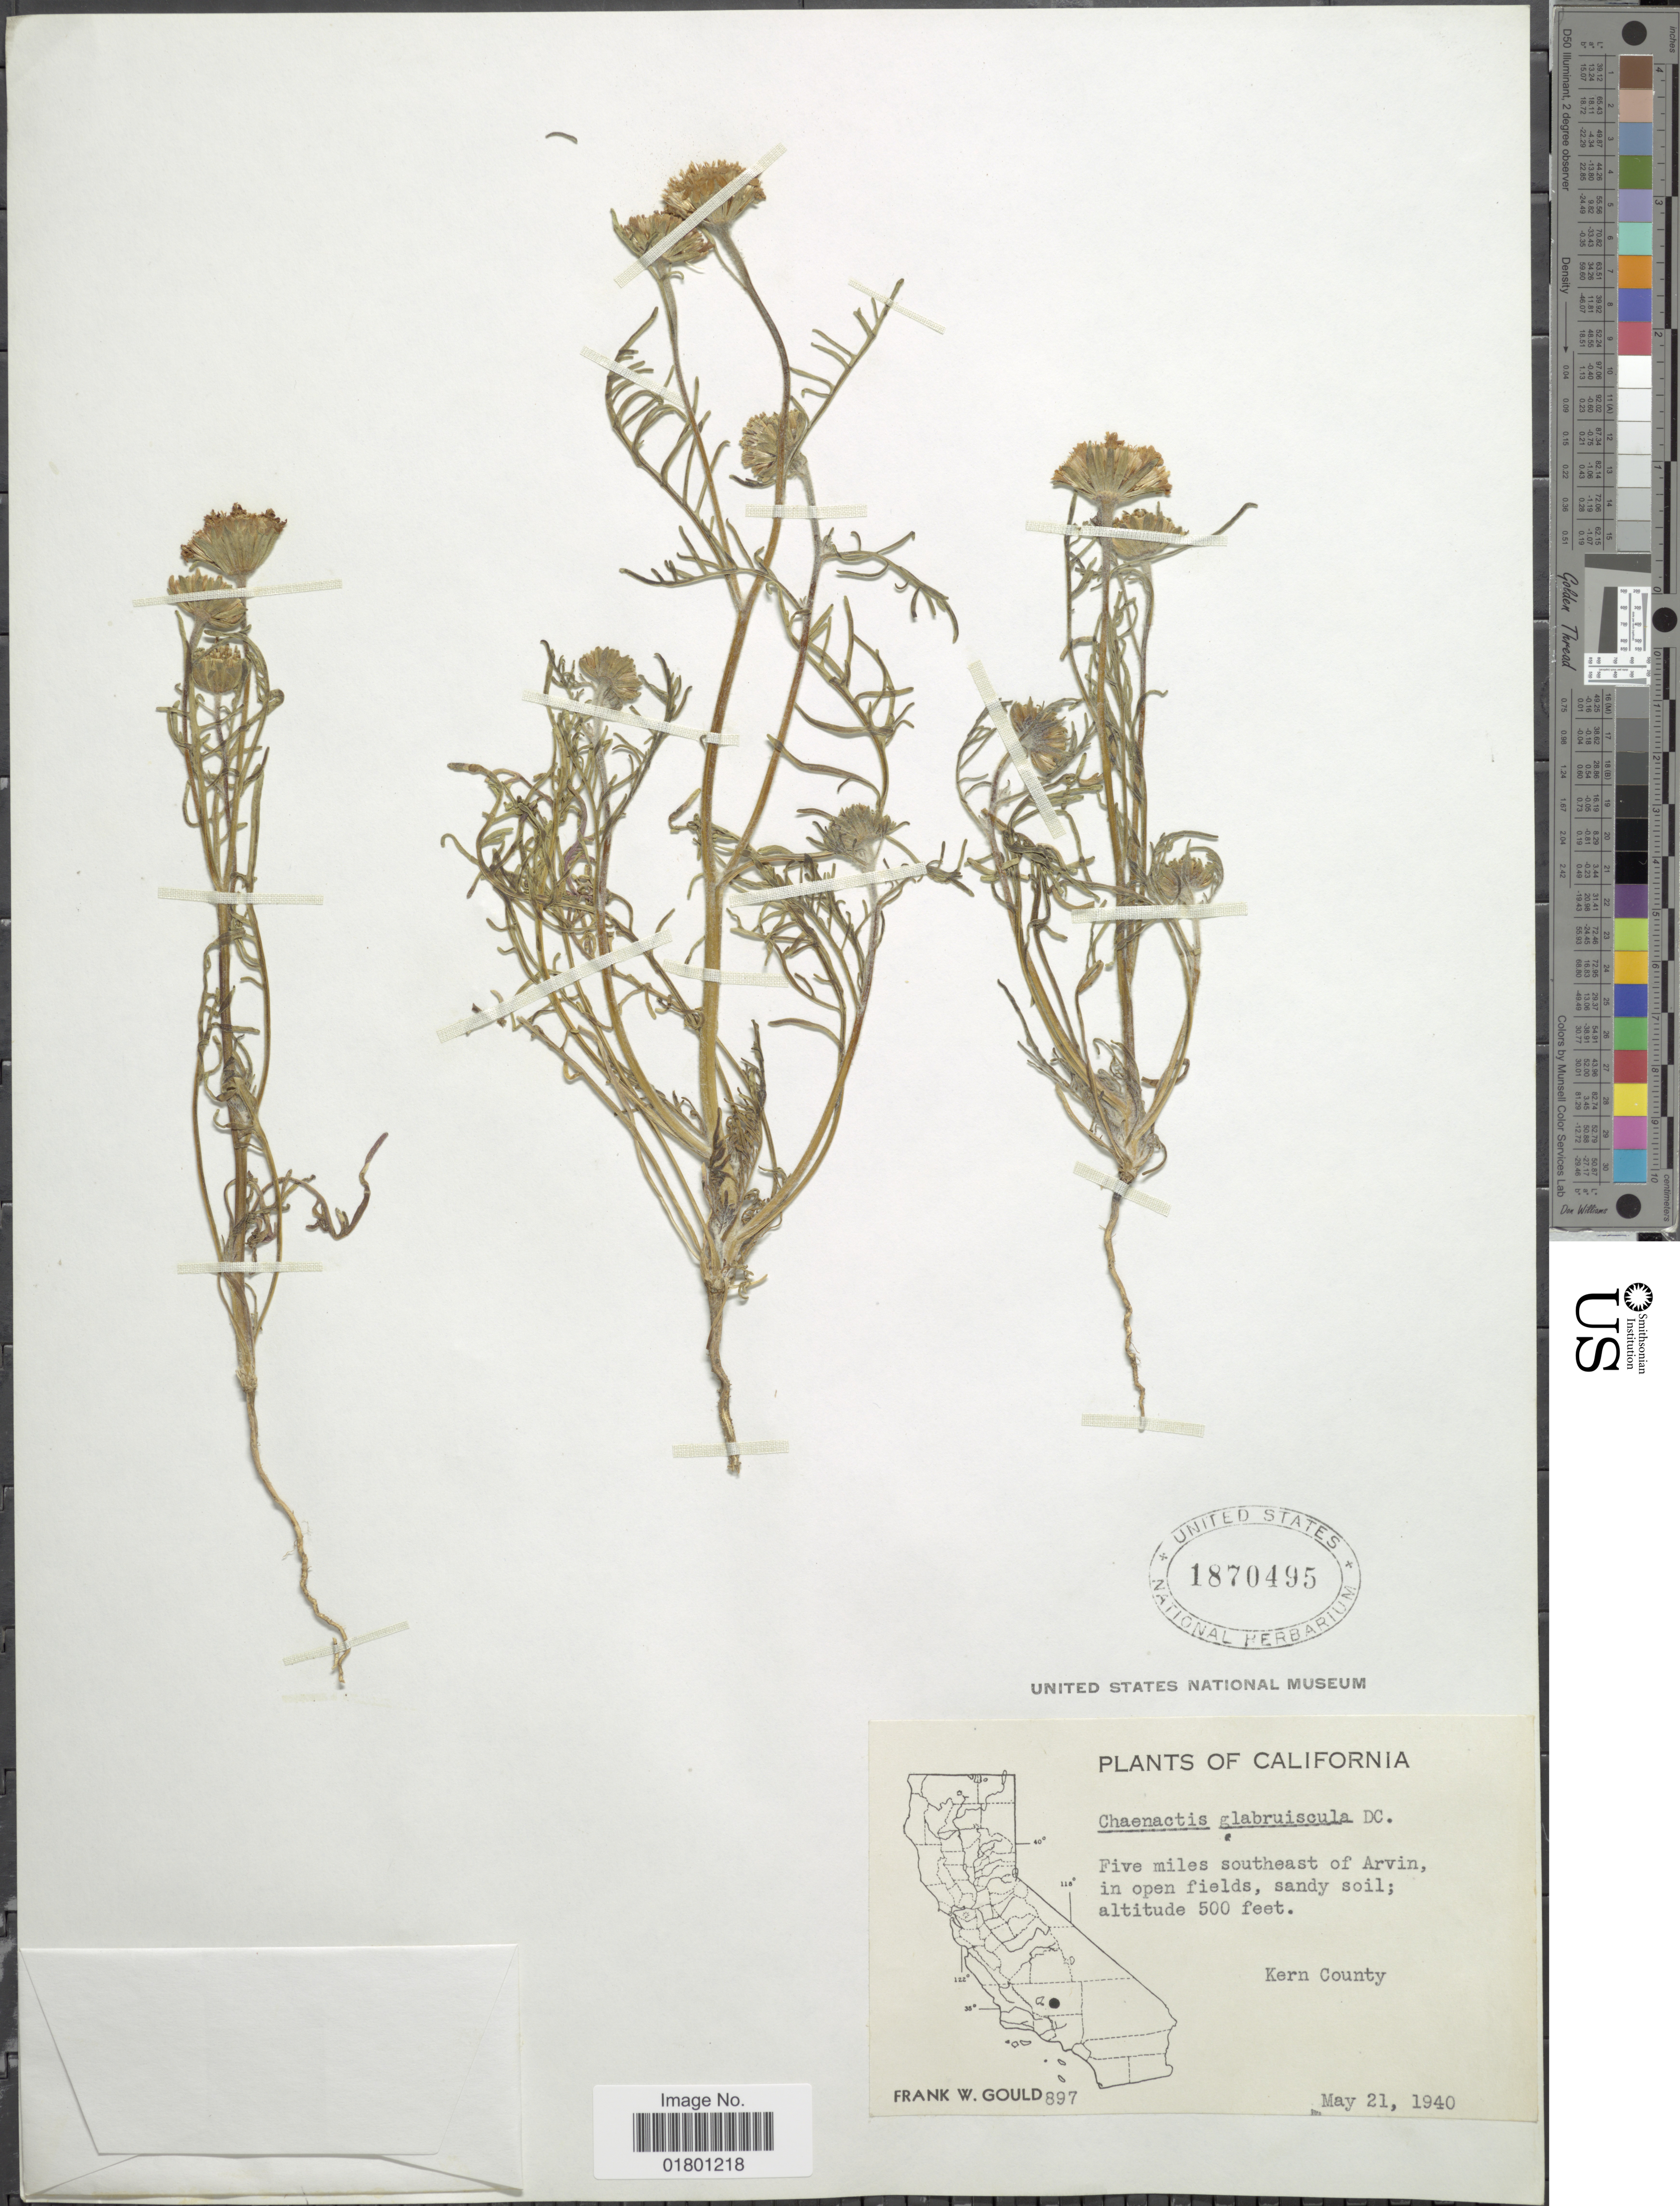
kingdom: Plantae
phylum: Tracheophyta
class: Magnoliopsida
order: Asterales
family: Asteraceae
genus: Chaenactis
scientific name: Chaenactis glabriuscula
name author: DC.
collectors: F. W. Gould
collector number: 897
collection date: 1940-05-21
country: United States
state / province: California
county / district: Kern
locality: Five miles southeast of Arvin, in open fields, sandy soil, Kern County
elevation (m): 152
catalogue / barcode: US 1870495